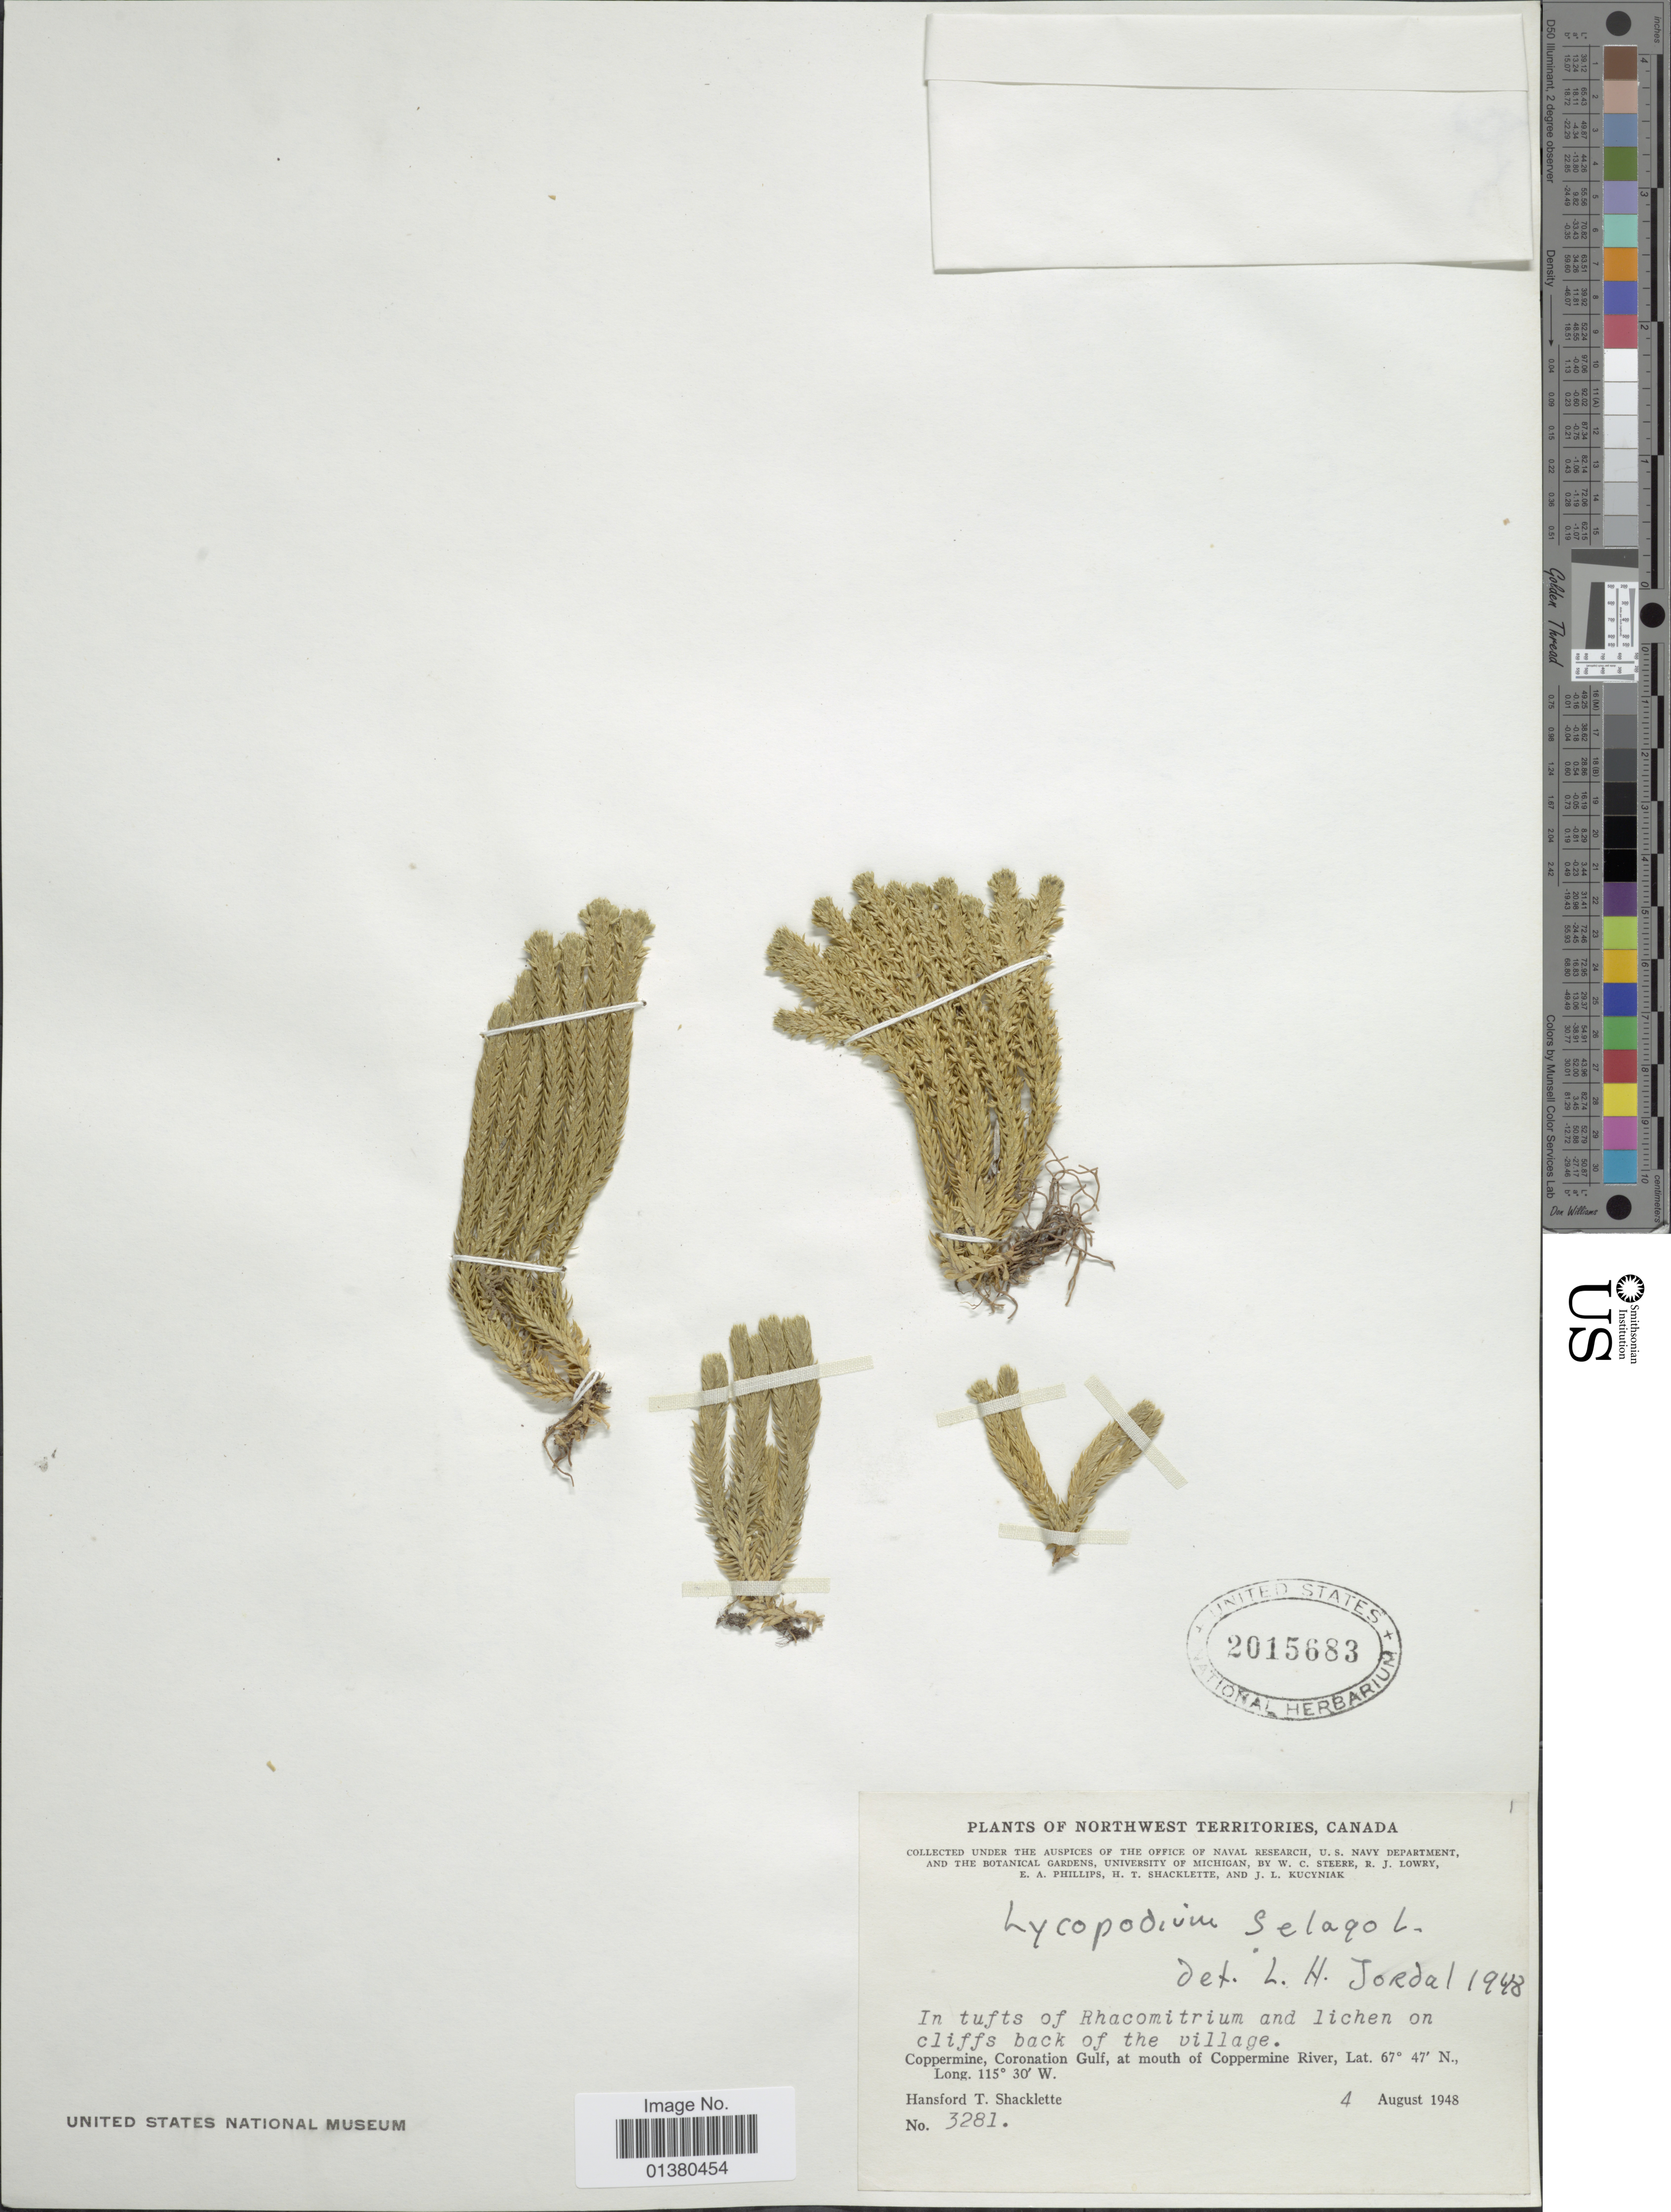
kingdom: Plantae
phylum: Tracheophyta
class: Lycopodiopsida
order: Lycopodiales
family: Lycopodiaceae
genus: Huperzia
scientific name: Huperzia selago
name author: (L.) Bernh. ex Schrank & Mart.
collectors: H. Shacklette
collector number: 3281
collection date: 1948-08-04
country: Canada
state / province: Northwest Territories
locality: Coppermine, Coronation Gulf, at mouth of Coppermine River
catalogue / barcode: US 2015683